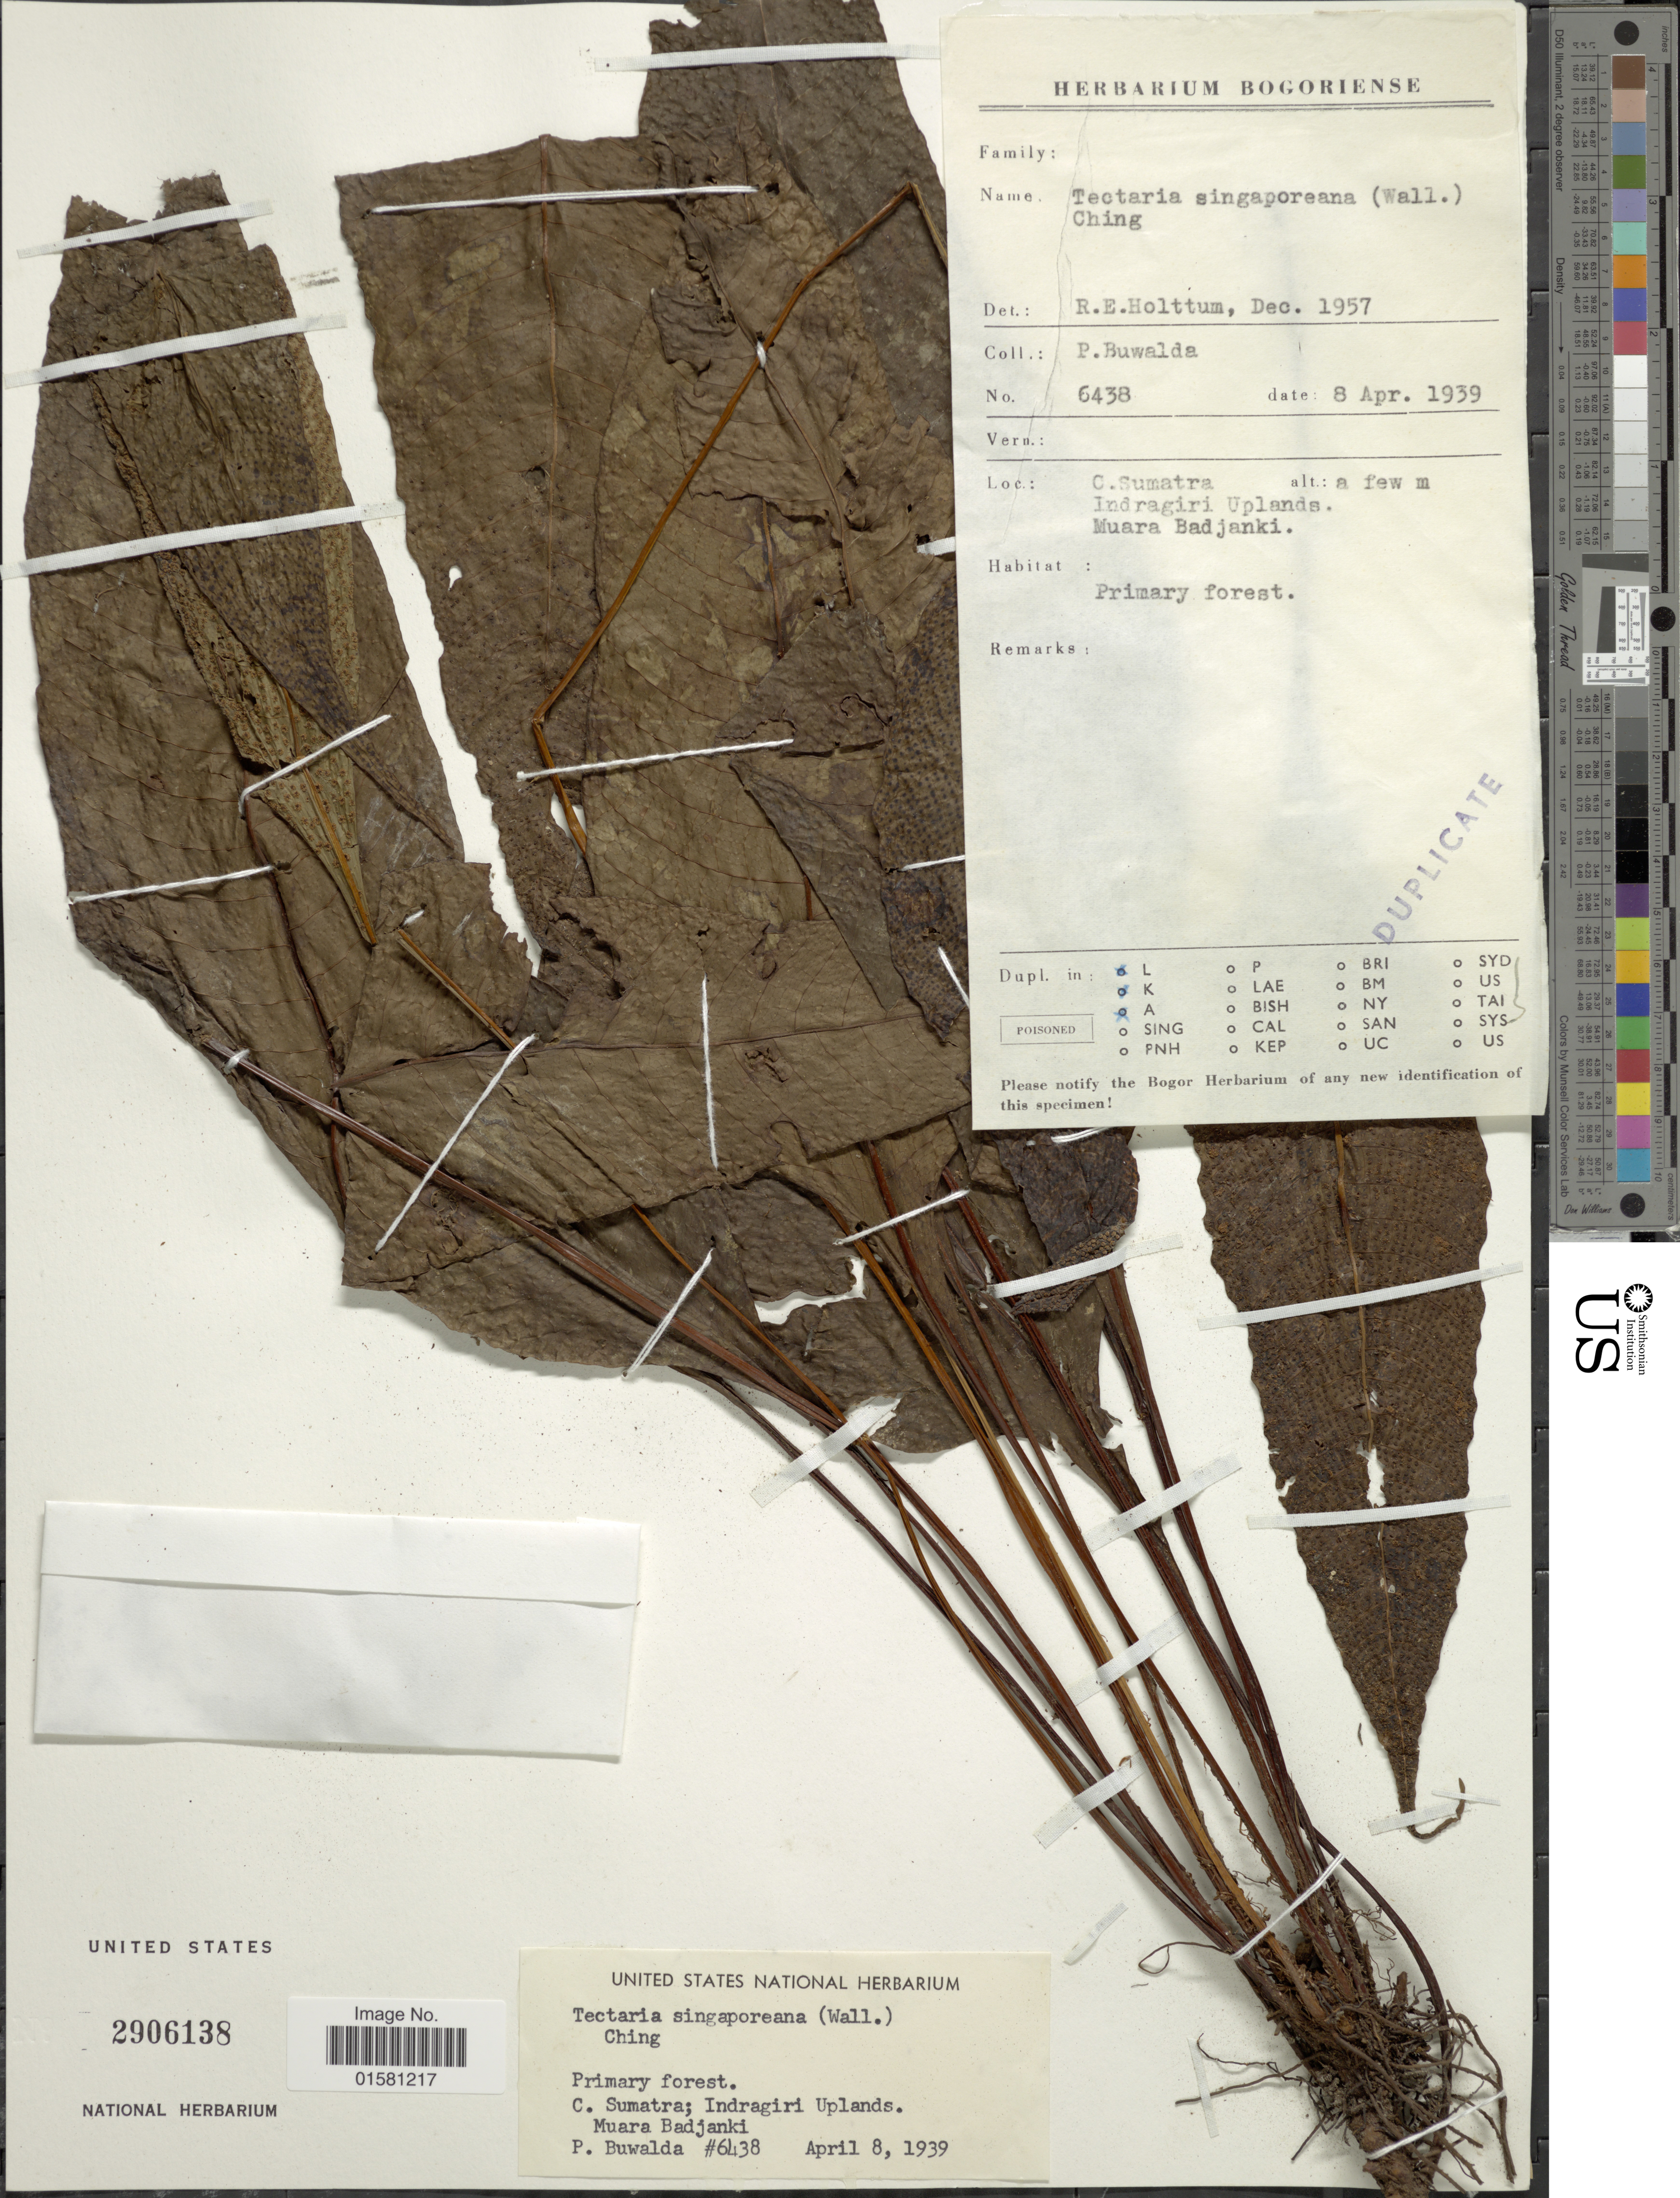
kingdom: Plantae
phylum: Tracheophyta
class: Polypodiopsida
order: Polypodiales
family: Tectariaceae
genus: Tectaria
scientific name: Tectaria singaporeana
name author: (Wall. ex Hook. & Grev.) Copel.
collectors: P. Buwalda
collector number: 6438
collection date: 1939-04-08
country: Indonesia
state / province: Sumatra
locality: C. Sumatra, Indragiri Uplands, Muara Badjanki.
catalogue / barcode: US 2906138